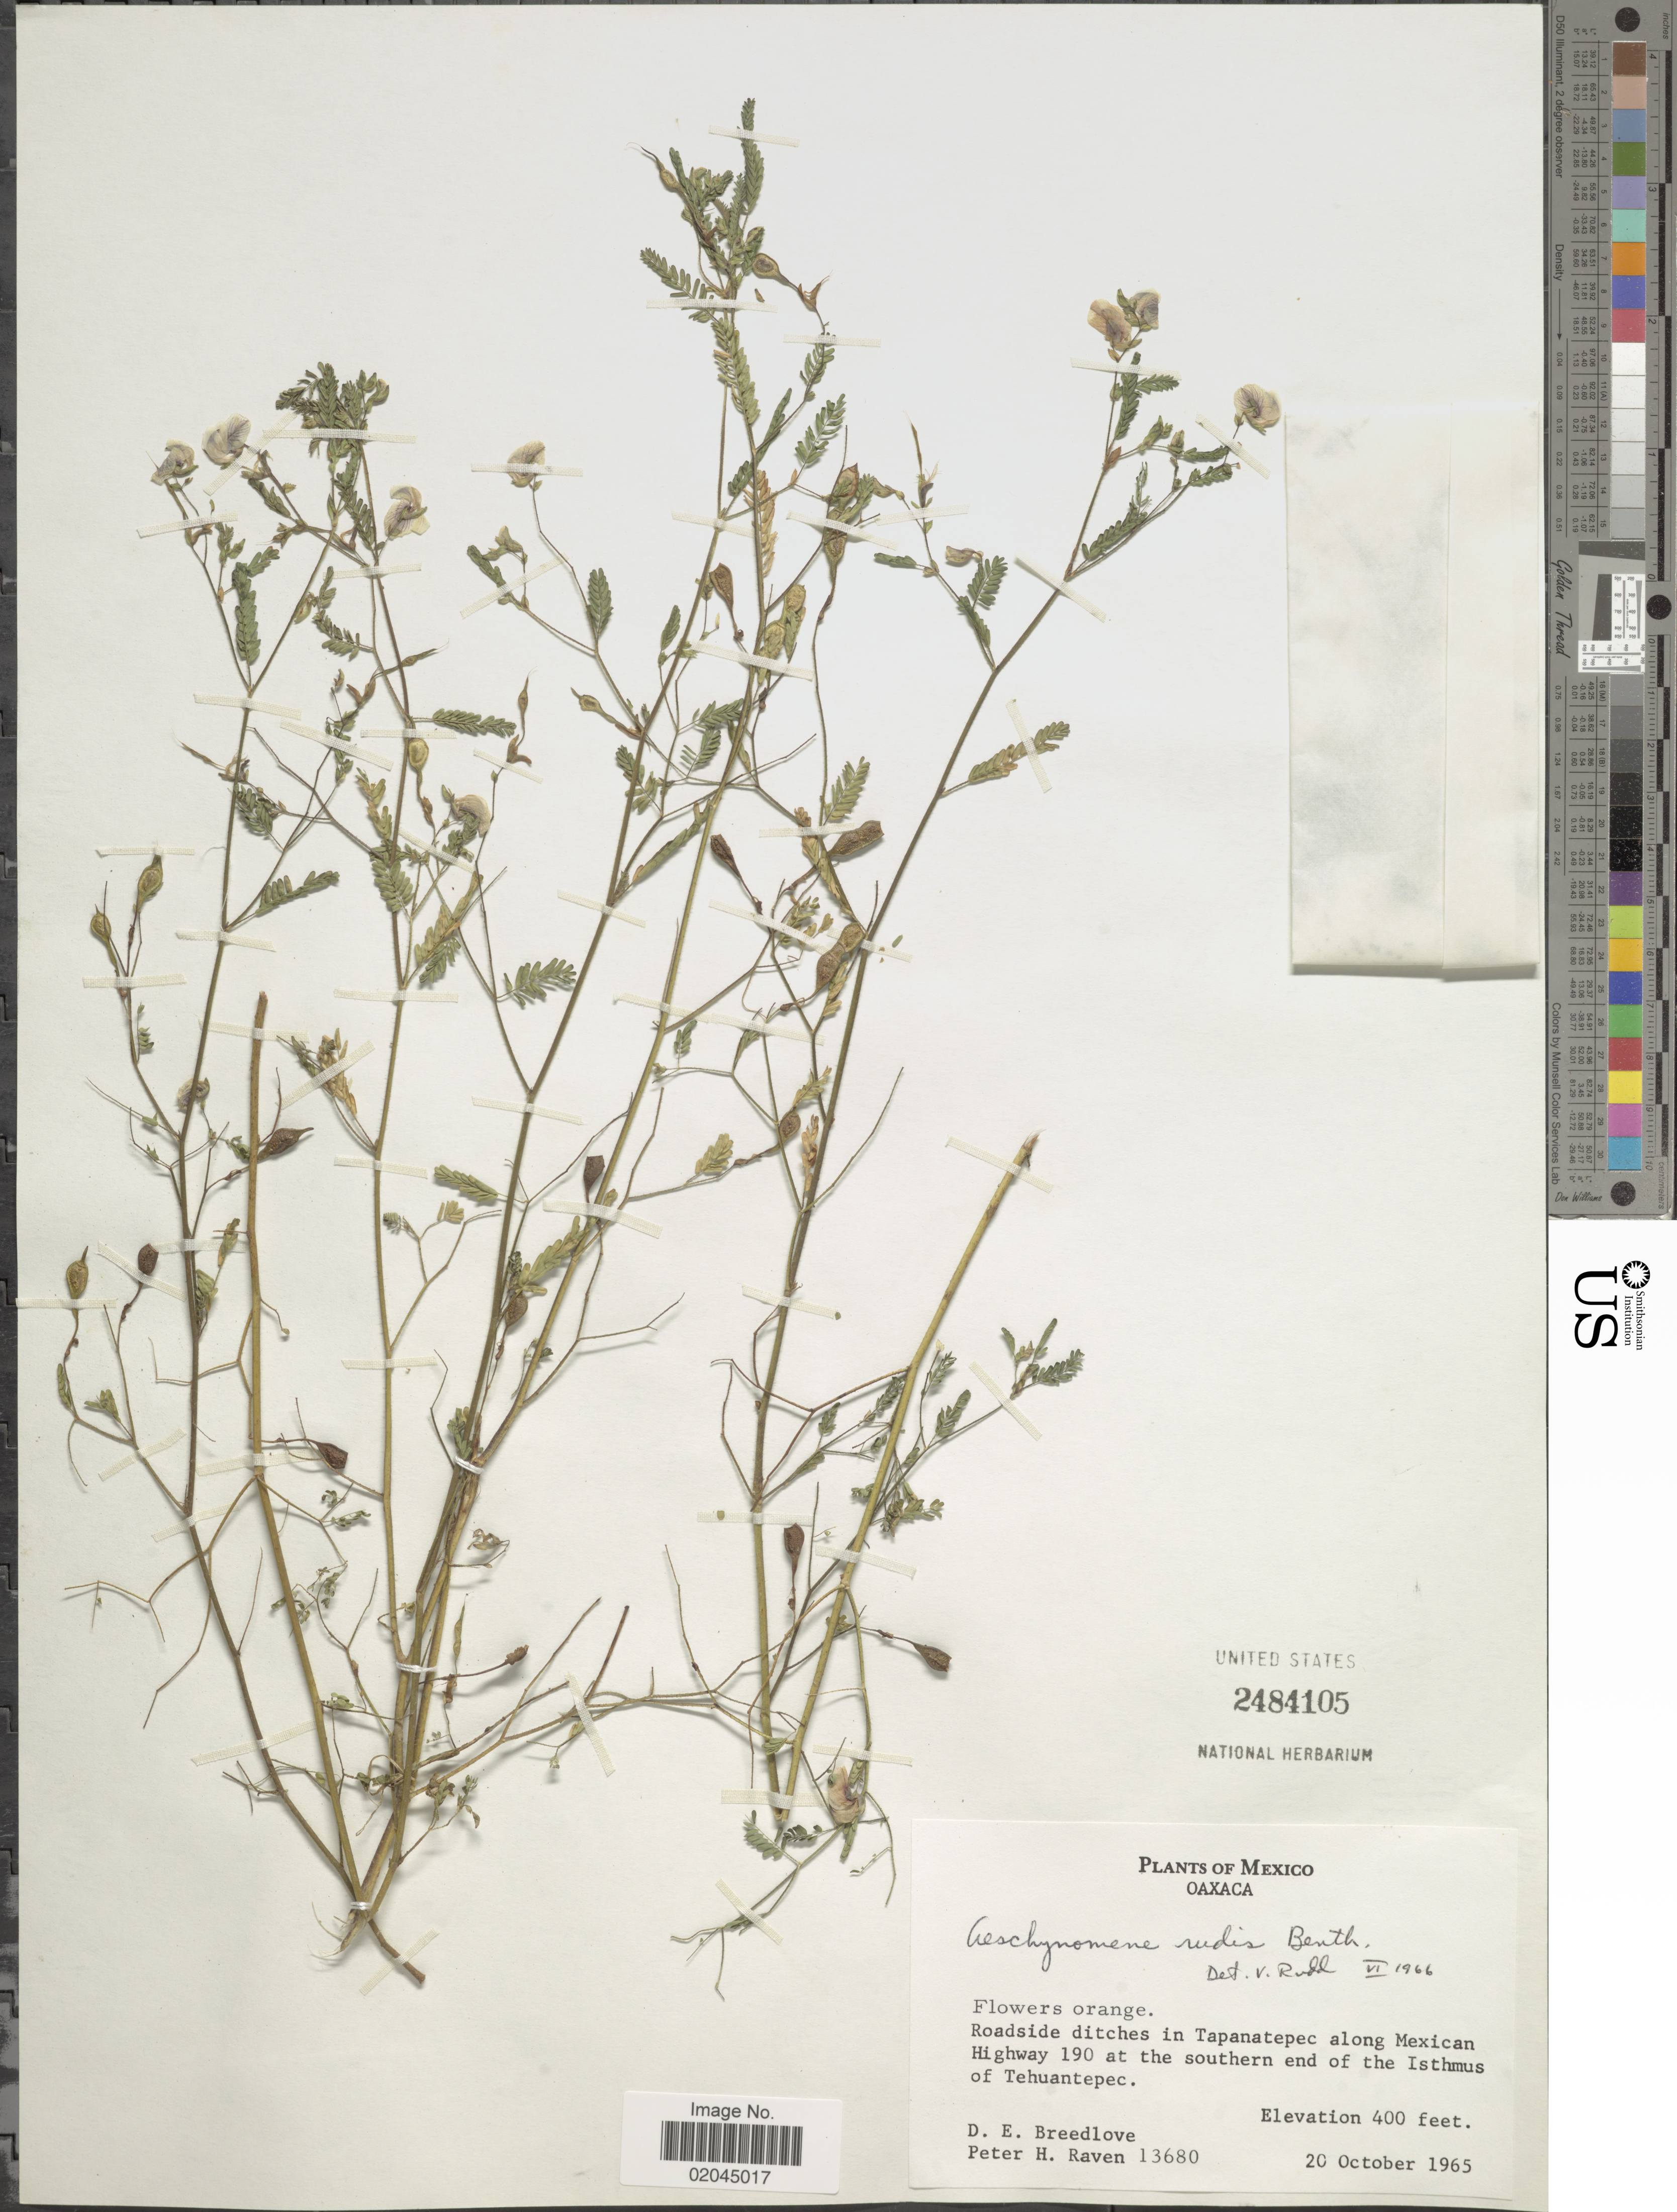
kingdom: Plantae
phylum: Tracheophyta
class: Magnoliopsida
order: Fabales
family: Fabaceae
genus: Aeschynomene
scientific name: Aeschynomene rudis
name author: Benth.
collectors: D. E. Breedlove & P. Raven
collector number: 13680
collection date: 1965-10-20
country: Mexico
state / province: Oaxaca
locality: Roadside ditches in Tapanatepec along Mexican Highway 190 at the southern end of the Isthmus of Tehuantepec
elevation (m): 122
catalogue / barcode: US 2484105